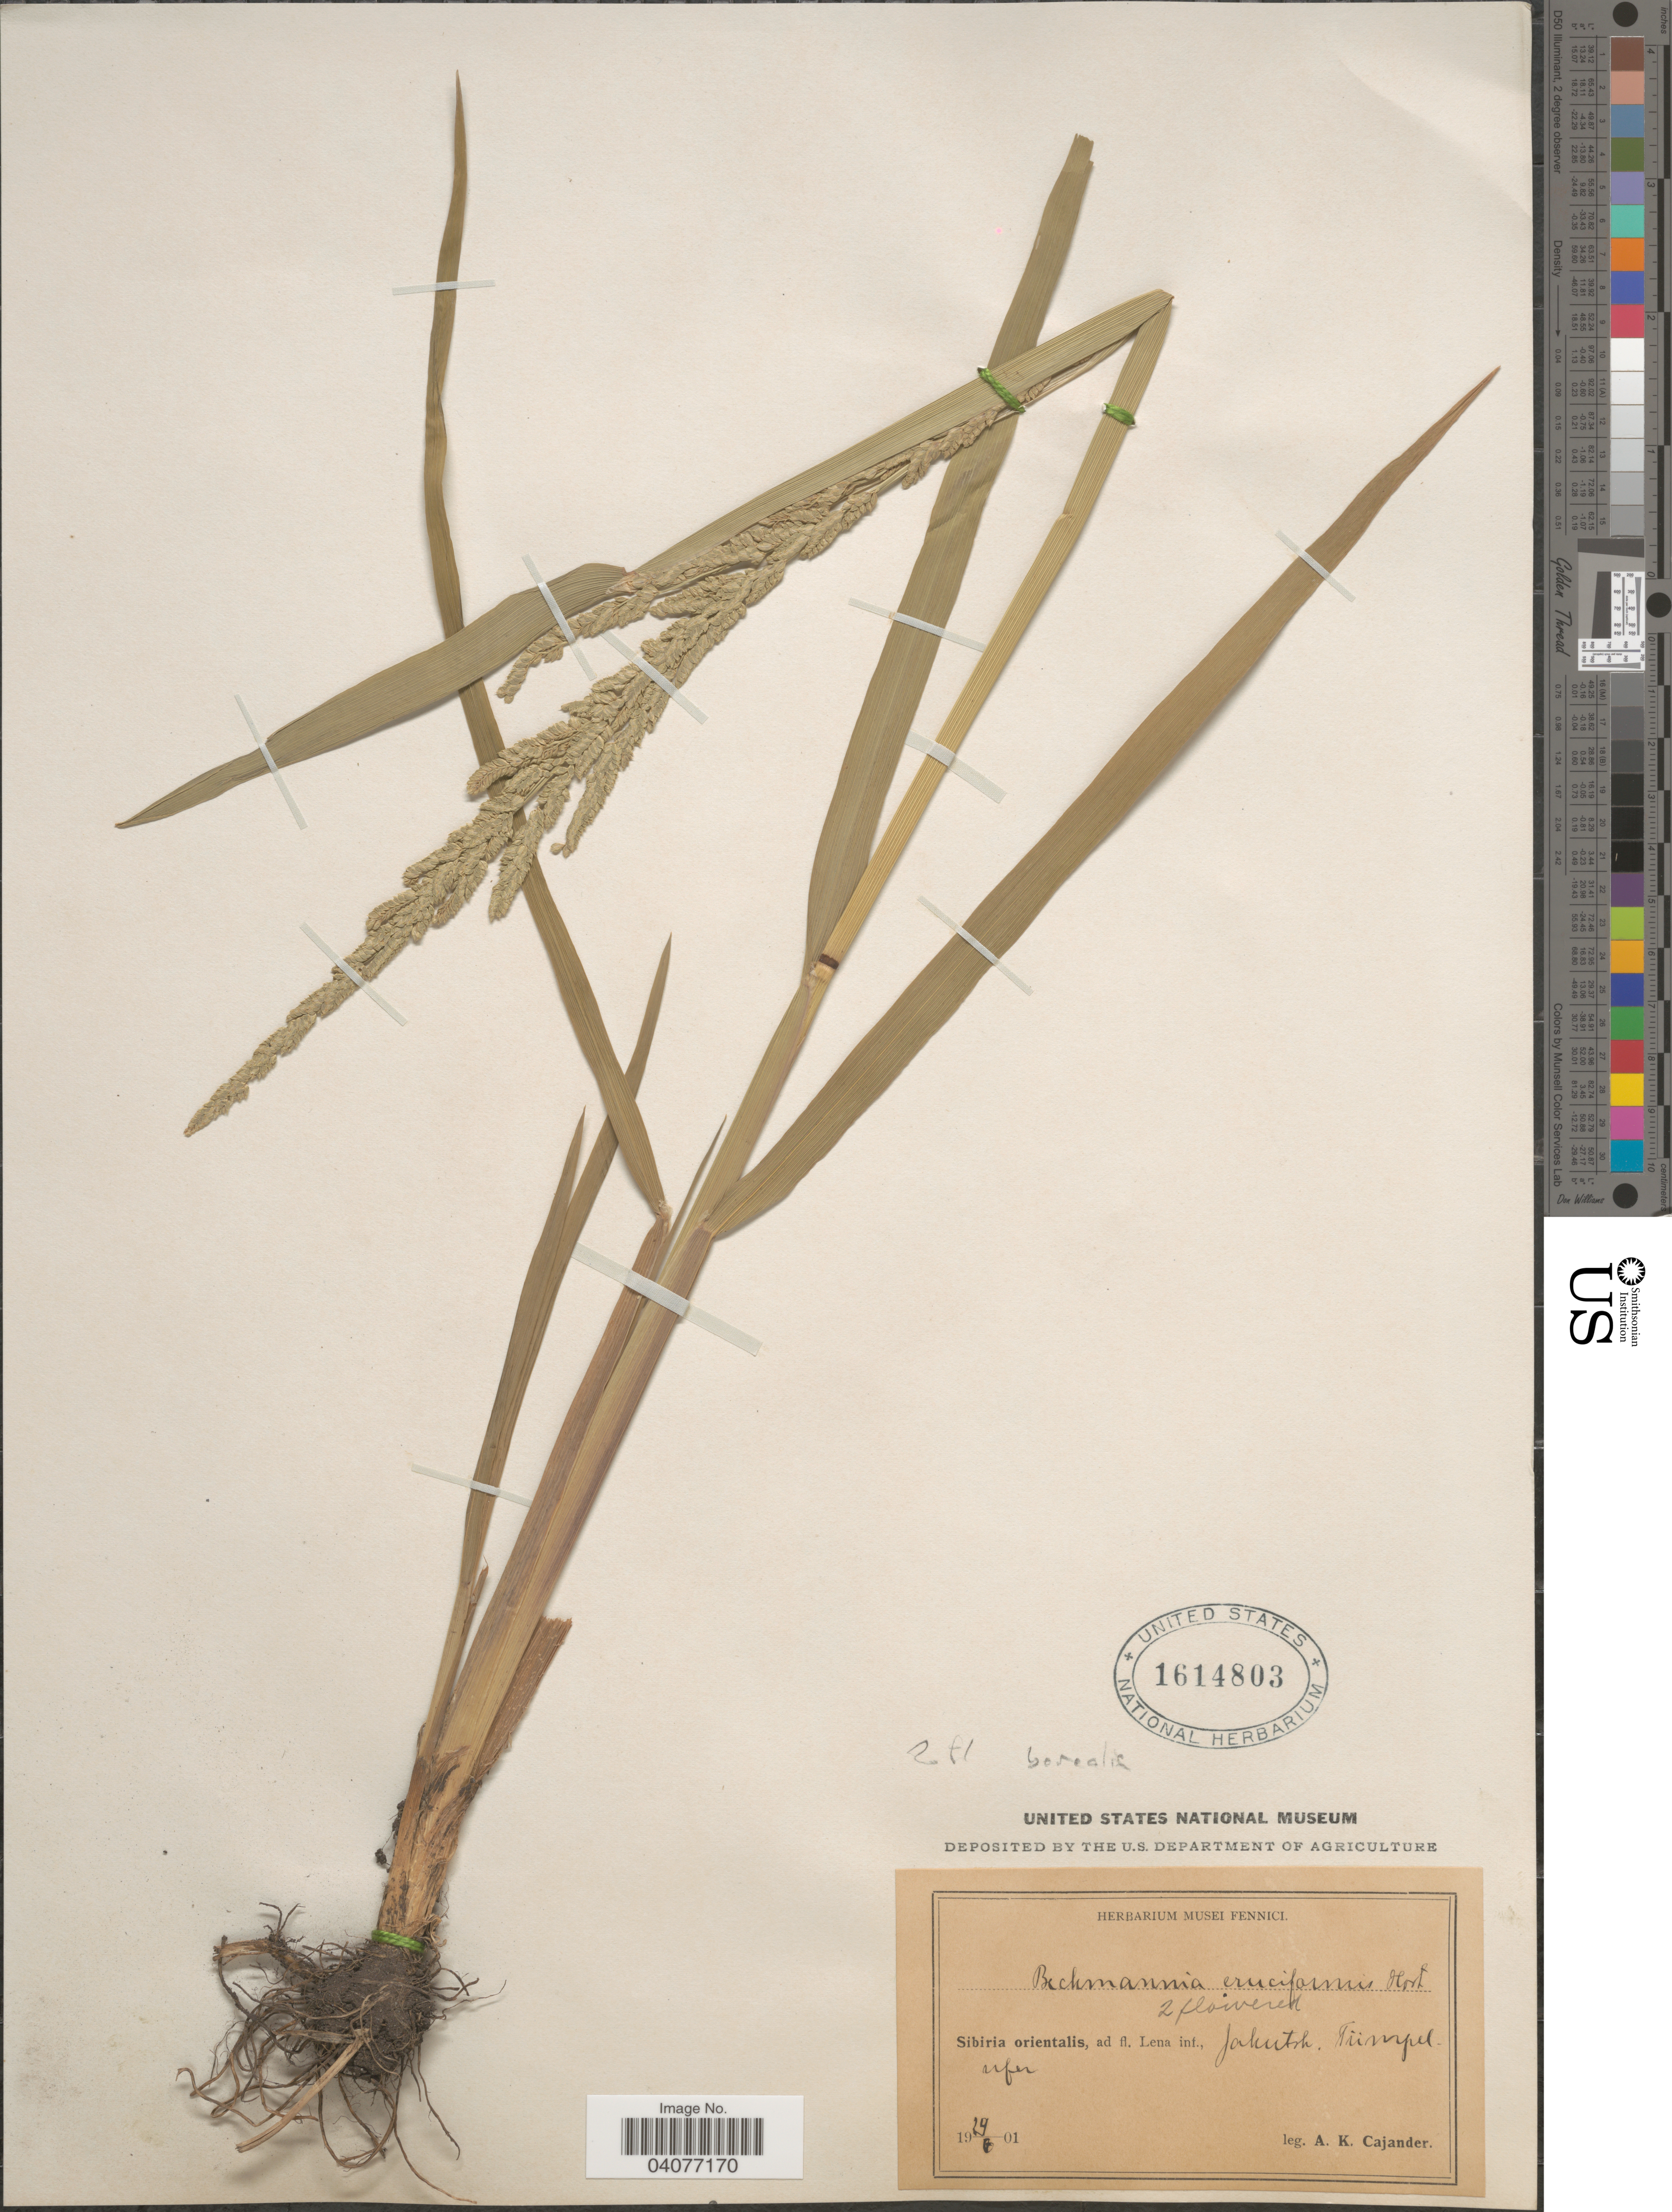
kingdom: Plantae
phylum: Tracheophyta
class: Liliopsida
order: Poales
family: Poaceae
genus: Beckmannia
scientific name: Beckmannia eruciformis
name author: (L.) Host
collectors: Cajander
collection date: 1901-06-19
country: Russian Federation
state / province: Sakha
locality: Sibiria orientalis, ad fl. Lena int., Jakutsk, Tümpel infer.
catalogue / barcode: US 1614803